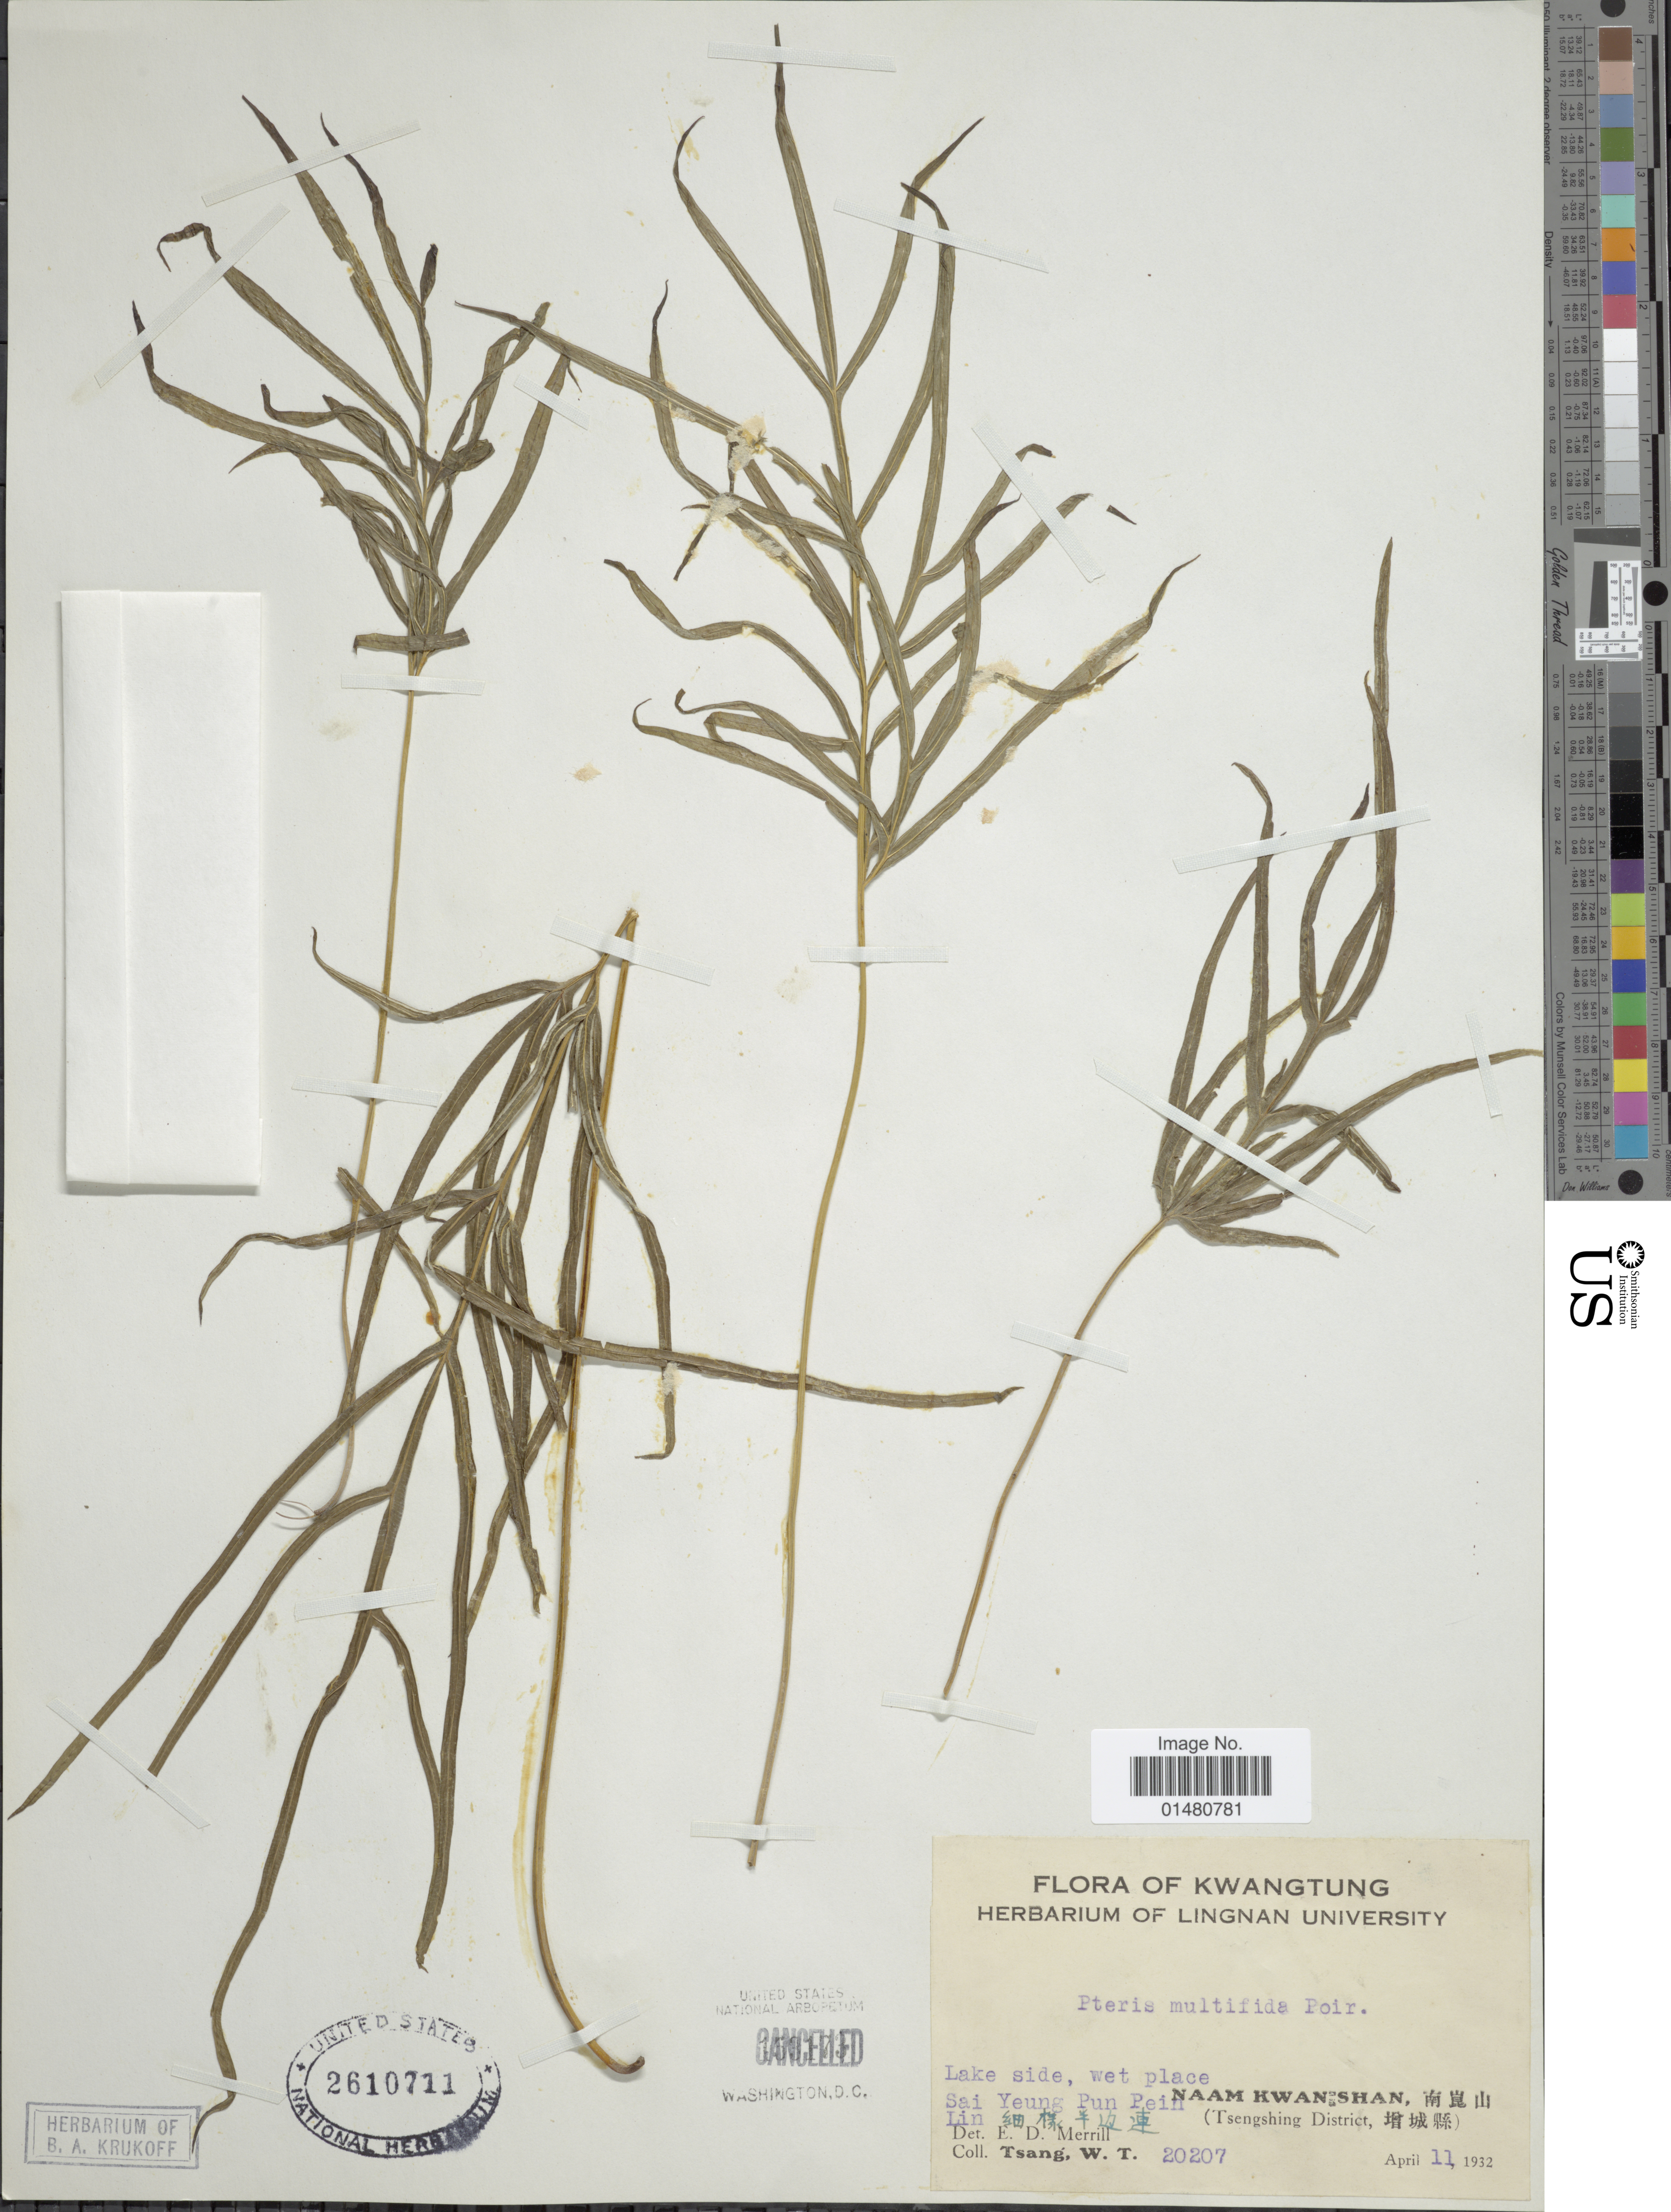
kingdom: Plantae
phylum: Tracheophyta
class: Polypodiopsida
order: Polypodiales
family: Pteridaceae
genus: Pteris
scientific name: Pteris multifida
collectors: W. T. Tsang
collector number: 20207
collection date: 1932-04-11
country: China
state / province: Guangdong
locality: Zengcheng District; Nankun Mt.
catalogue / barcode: US 2610711